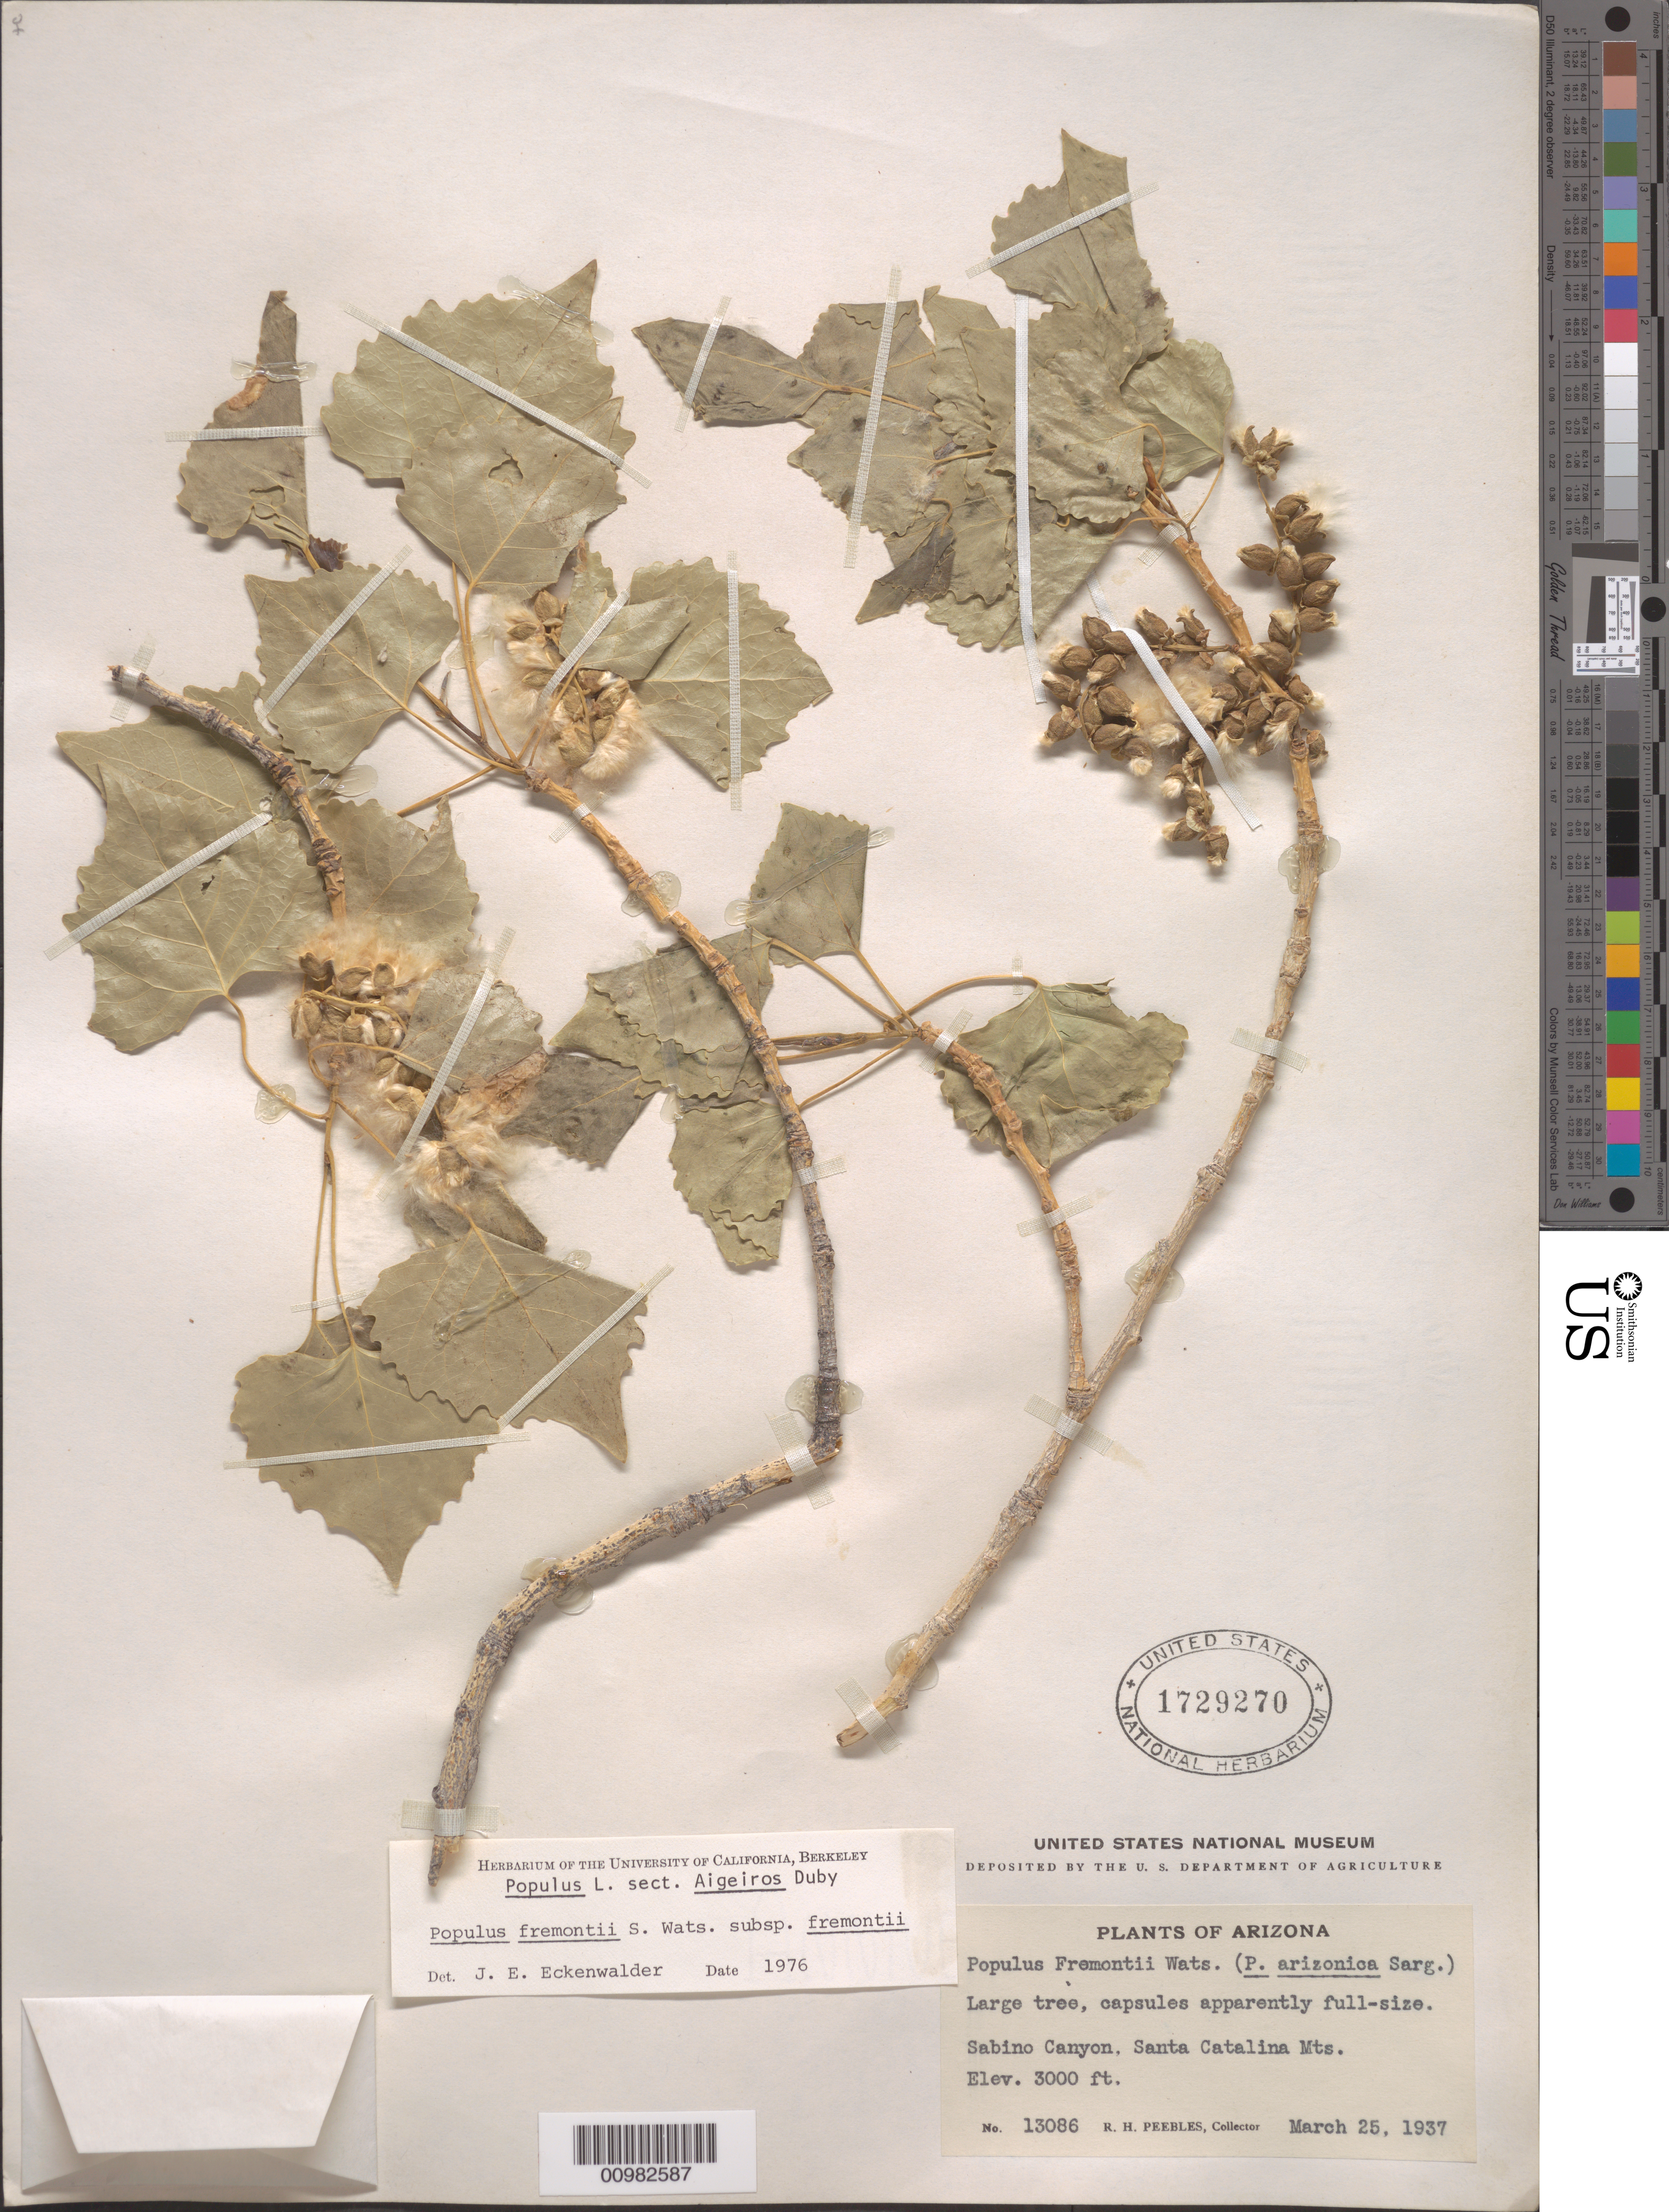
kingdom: Plantae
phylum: Tracheophyta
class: Magnoliopsida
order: Malpighiales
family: Salicaceae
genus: Populus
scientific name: Populus fremontii subsp. fremontii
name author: S. Watson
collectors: R. H. Peebles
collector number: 13086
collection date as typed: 25 Mar 1937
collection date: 1937-03-25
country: United States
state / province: Arizona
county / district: Pinal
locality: Sabino Canyon, Santa Catalina Mountains.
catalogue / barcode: US 1729270